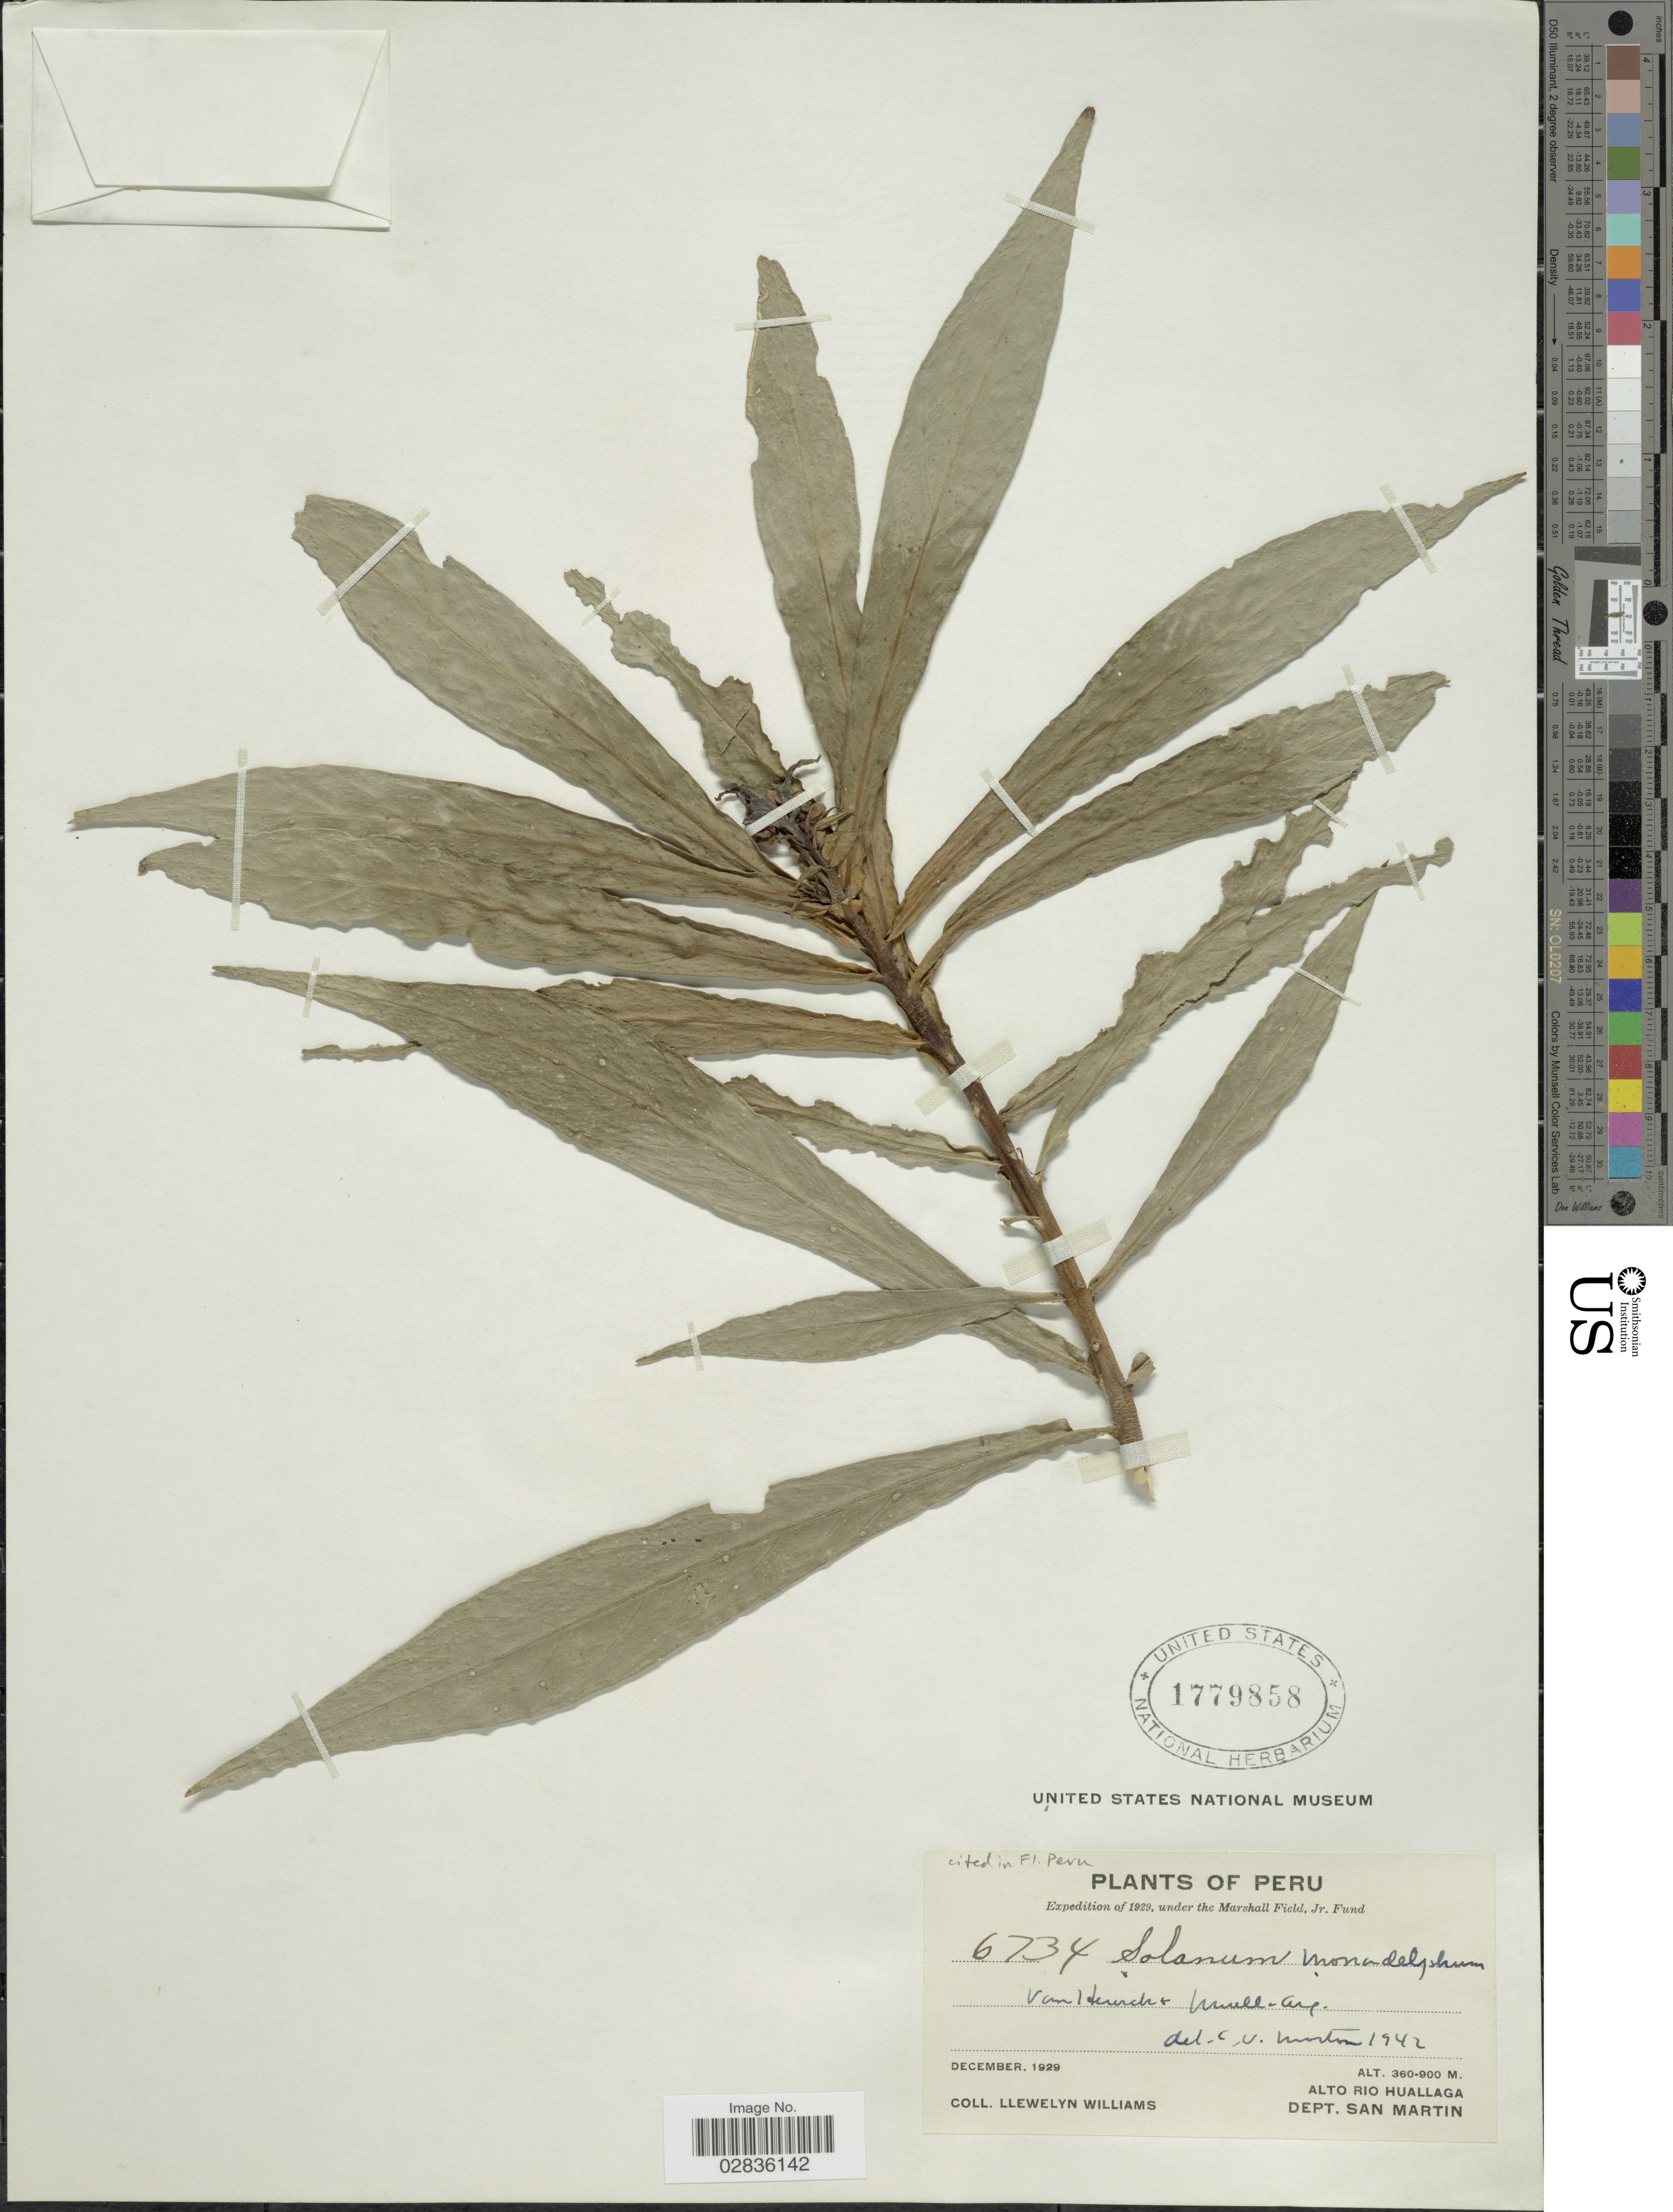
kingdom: Plantae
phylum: Tracheophyta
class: Magnoliopsida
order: Solanales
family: Solanaceae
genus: Solanum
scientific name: Solanum monadelphum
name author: Van Heurck & Müll. Arg.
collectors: Ll. Williams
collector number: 6734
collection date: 1929-12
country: Peru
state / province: San Martín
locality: Alto Rio Huallaga. Dept San Martin.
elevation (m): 360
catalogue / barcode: US 1779858